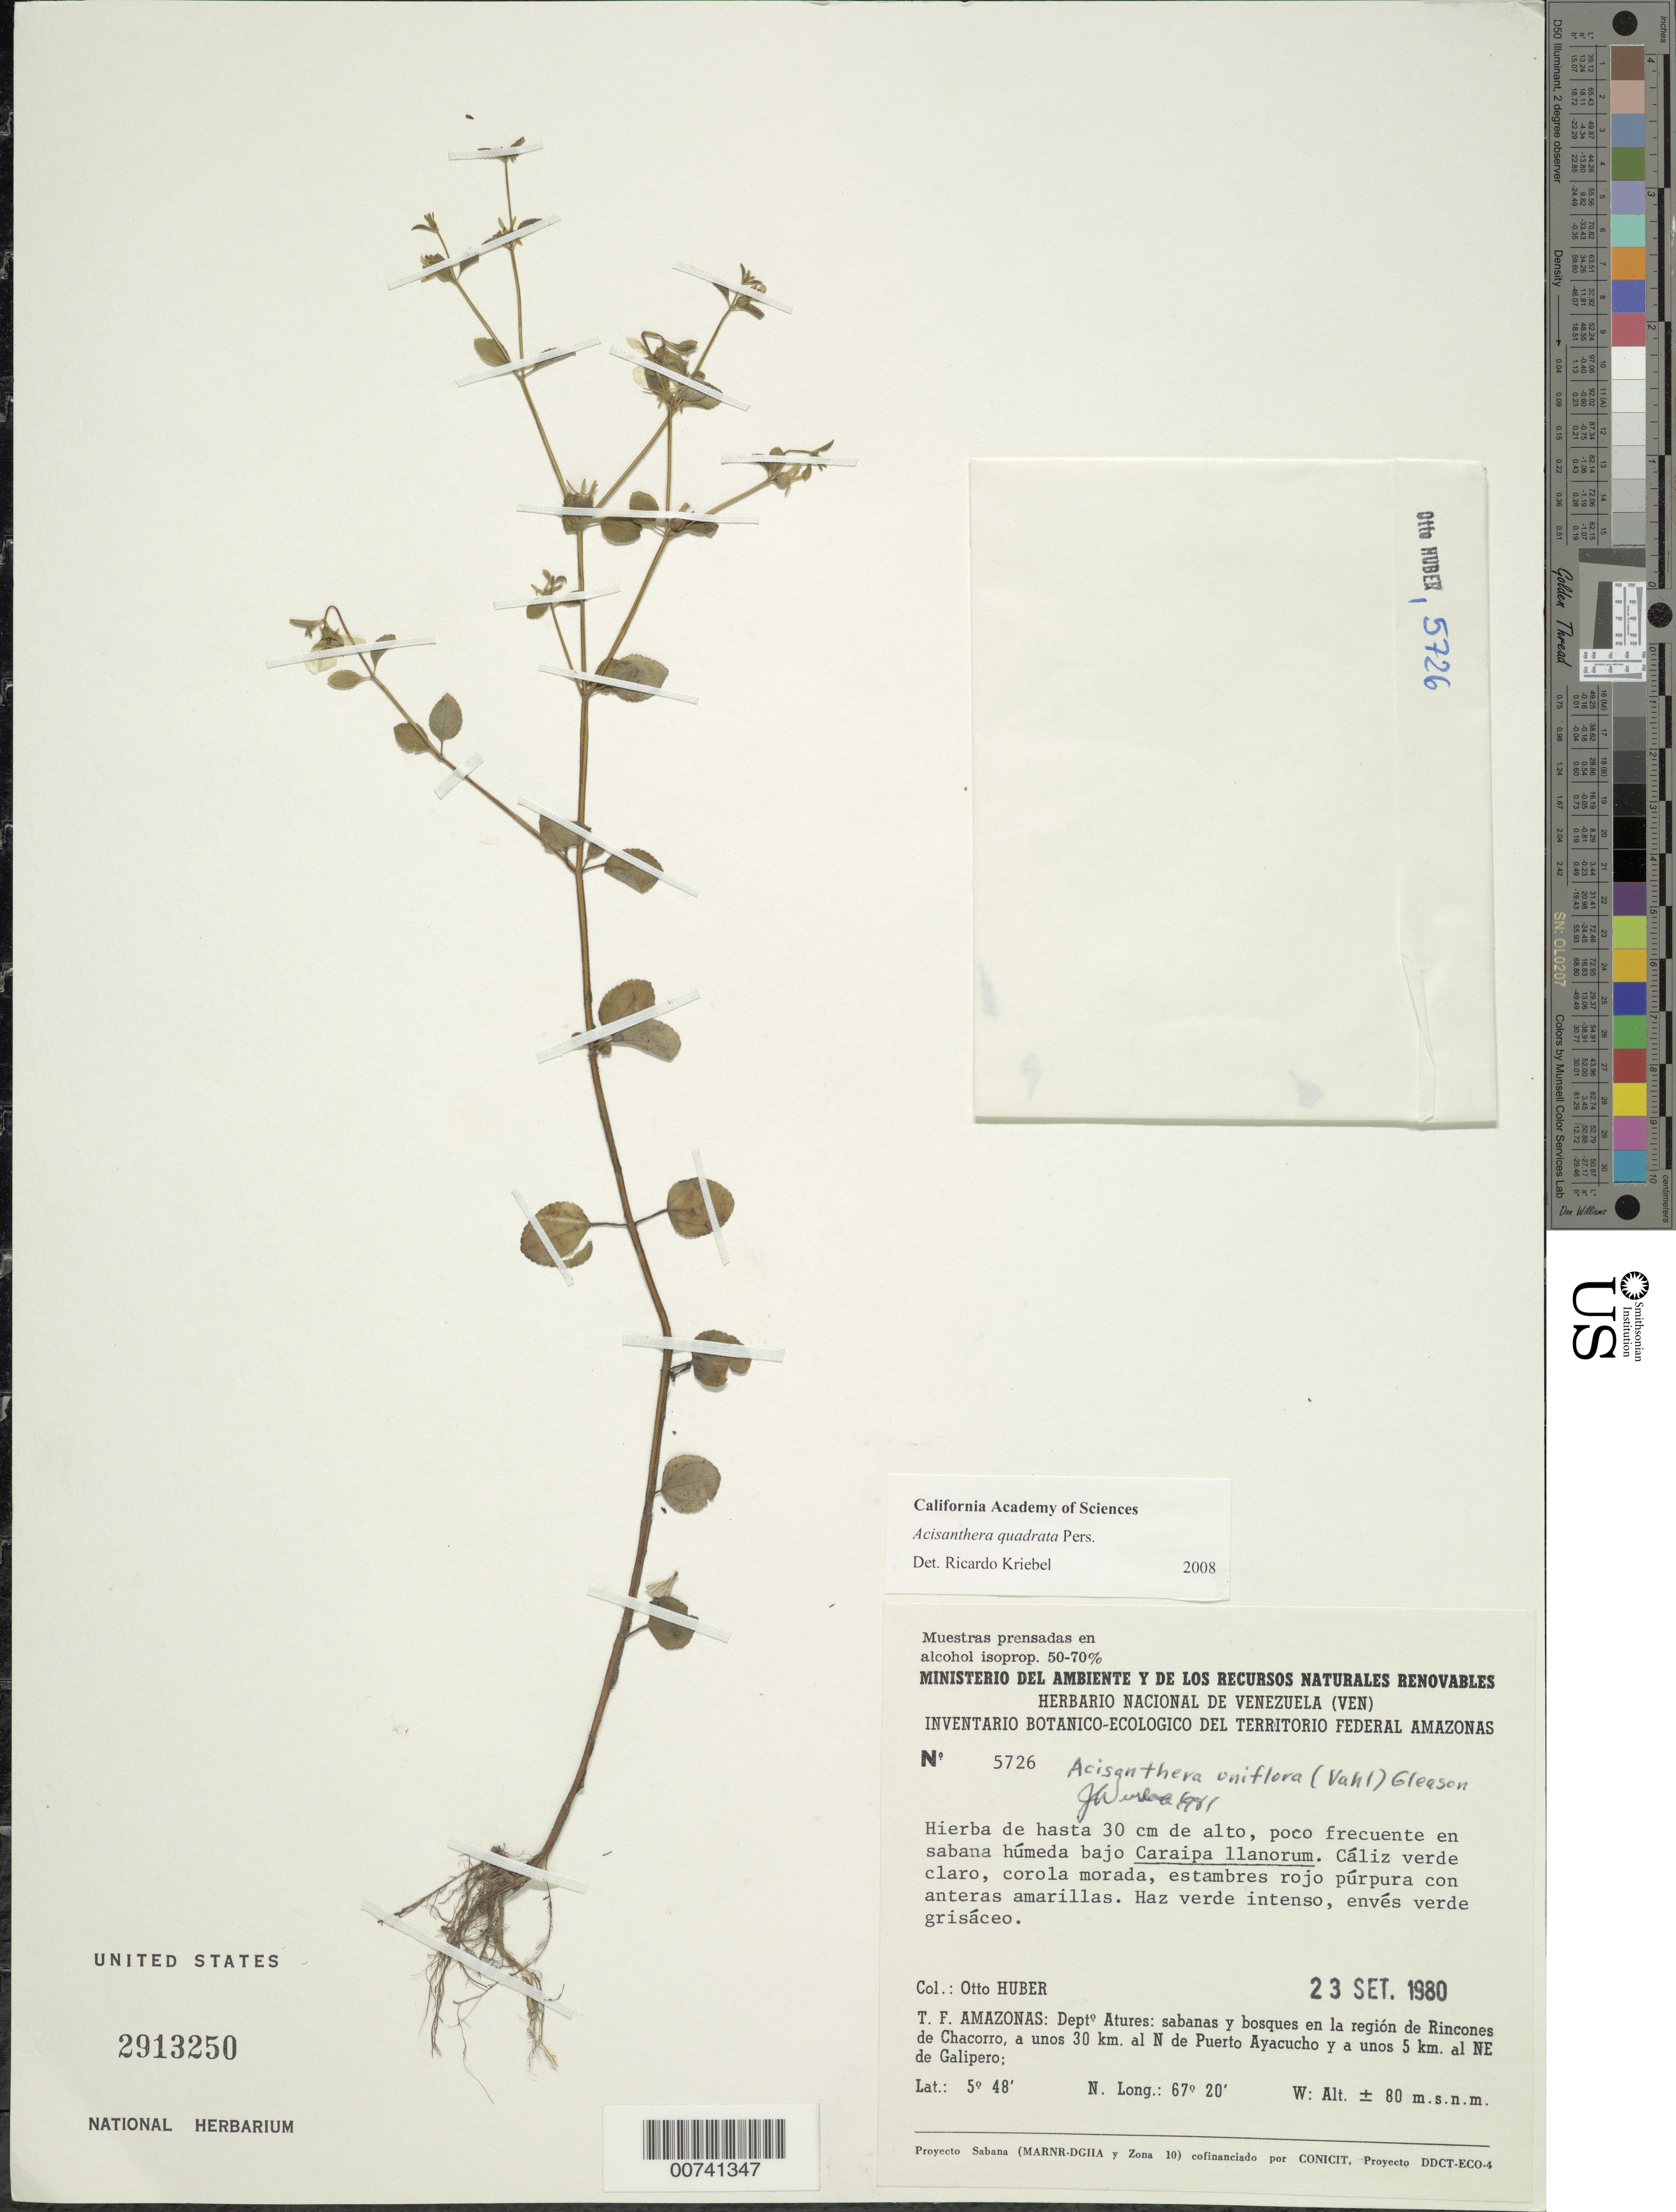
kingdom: Plantae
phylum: Tracheophyta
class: Magnoliopsida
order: Myrtales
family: Melastomataceae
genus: Acisanthera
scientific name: Acisanthera variabilis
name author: Triana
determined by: Nunes da Silva, Diego, (RB), Jardim Botanico do Rio de Janeiro - Herbario (BRAZIL)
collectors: O. Huber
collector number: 5726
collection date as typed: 23-Sep-80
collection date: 1980-09-23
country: Venezuela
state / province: Amazonas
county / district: Atures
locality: Rincones de Chacorro, 30 km N of Puerto Ayacucho, 5 km NE of Galipero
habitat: Wet savanna, beneath Caraipa llanorum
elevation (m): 80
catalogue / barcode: US 2913250